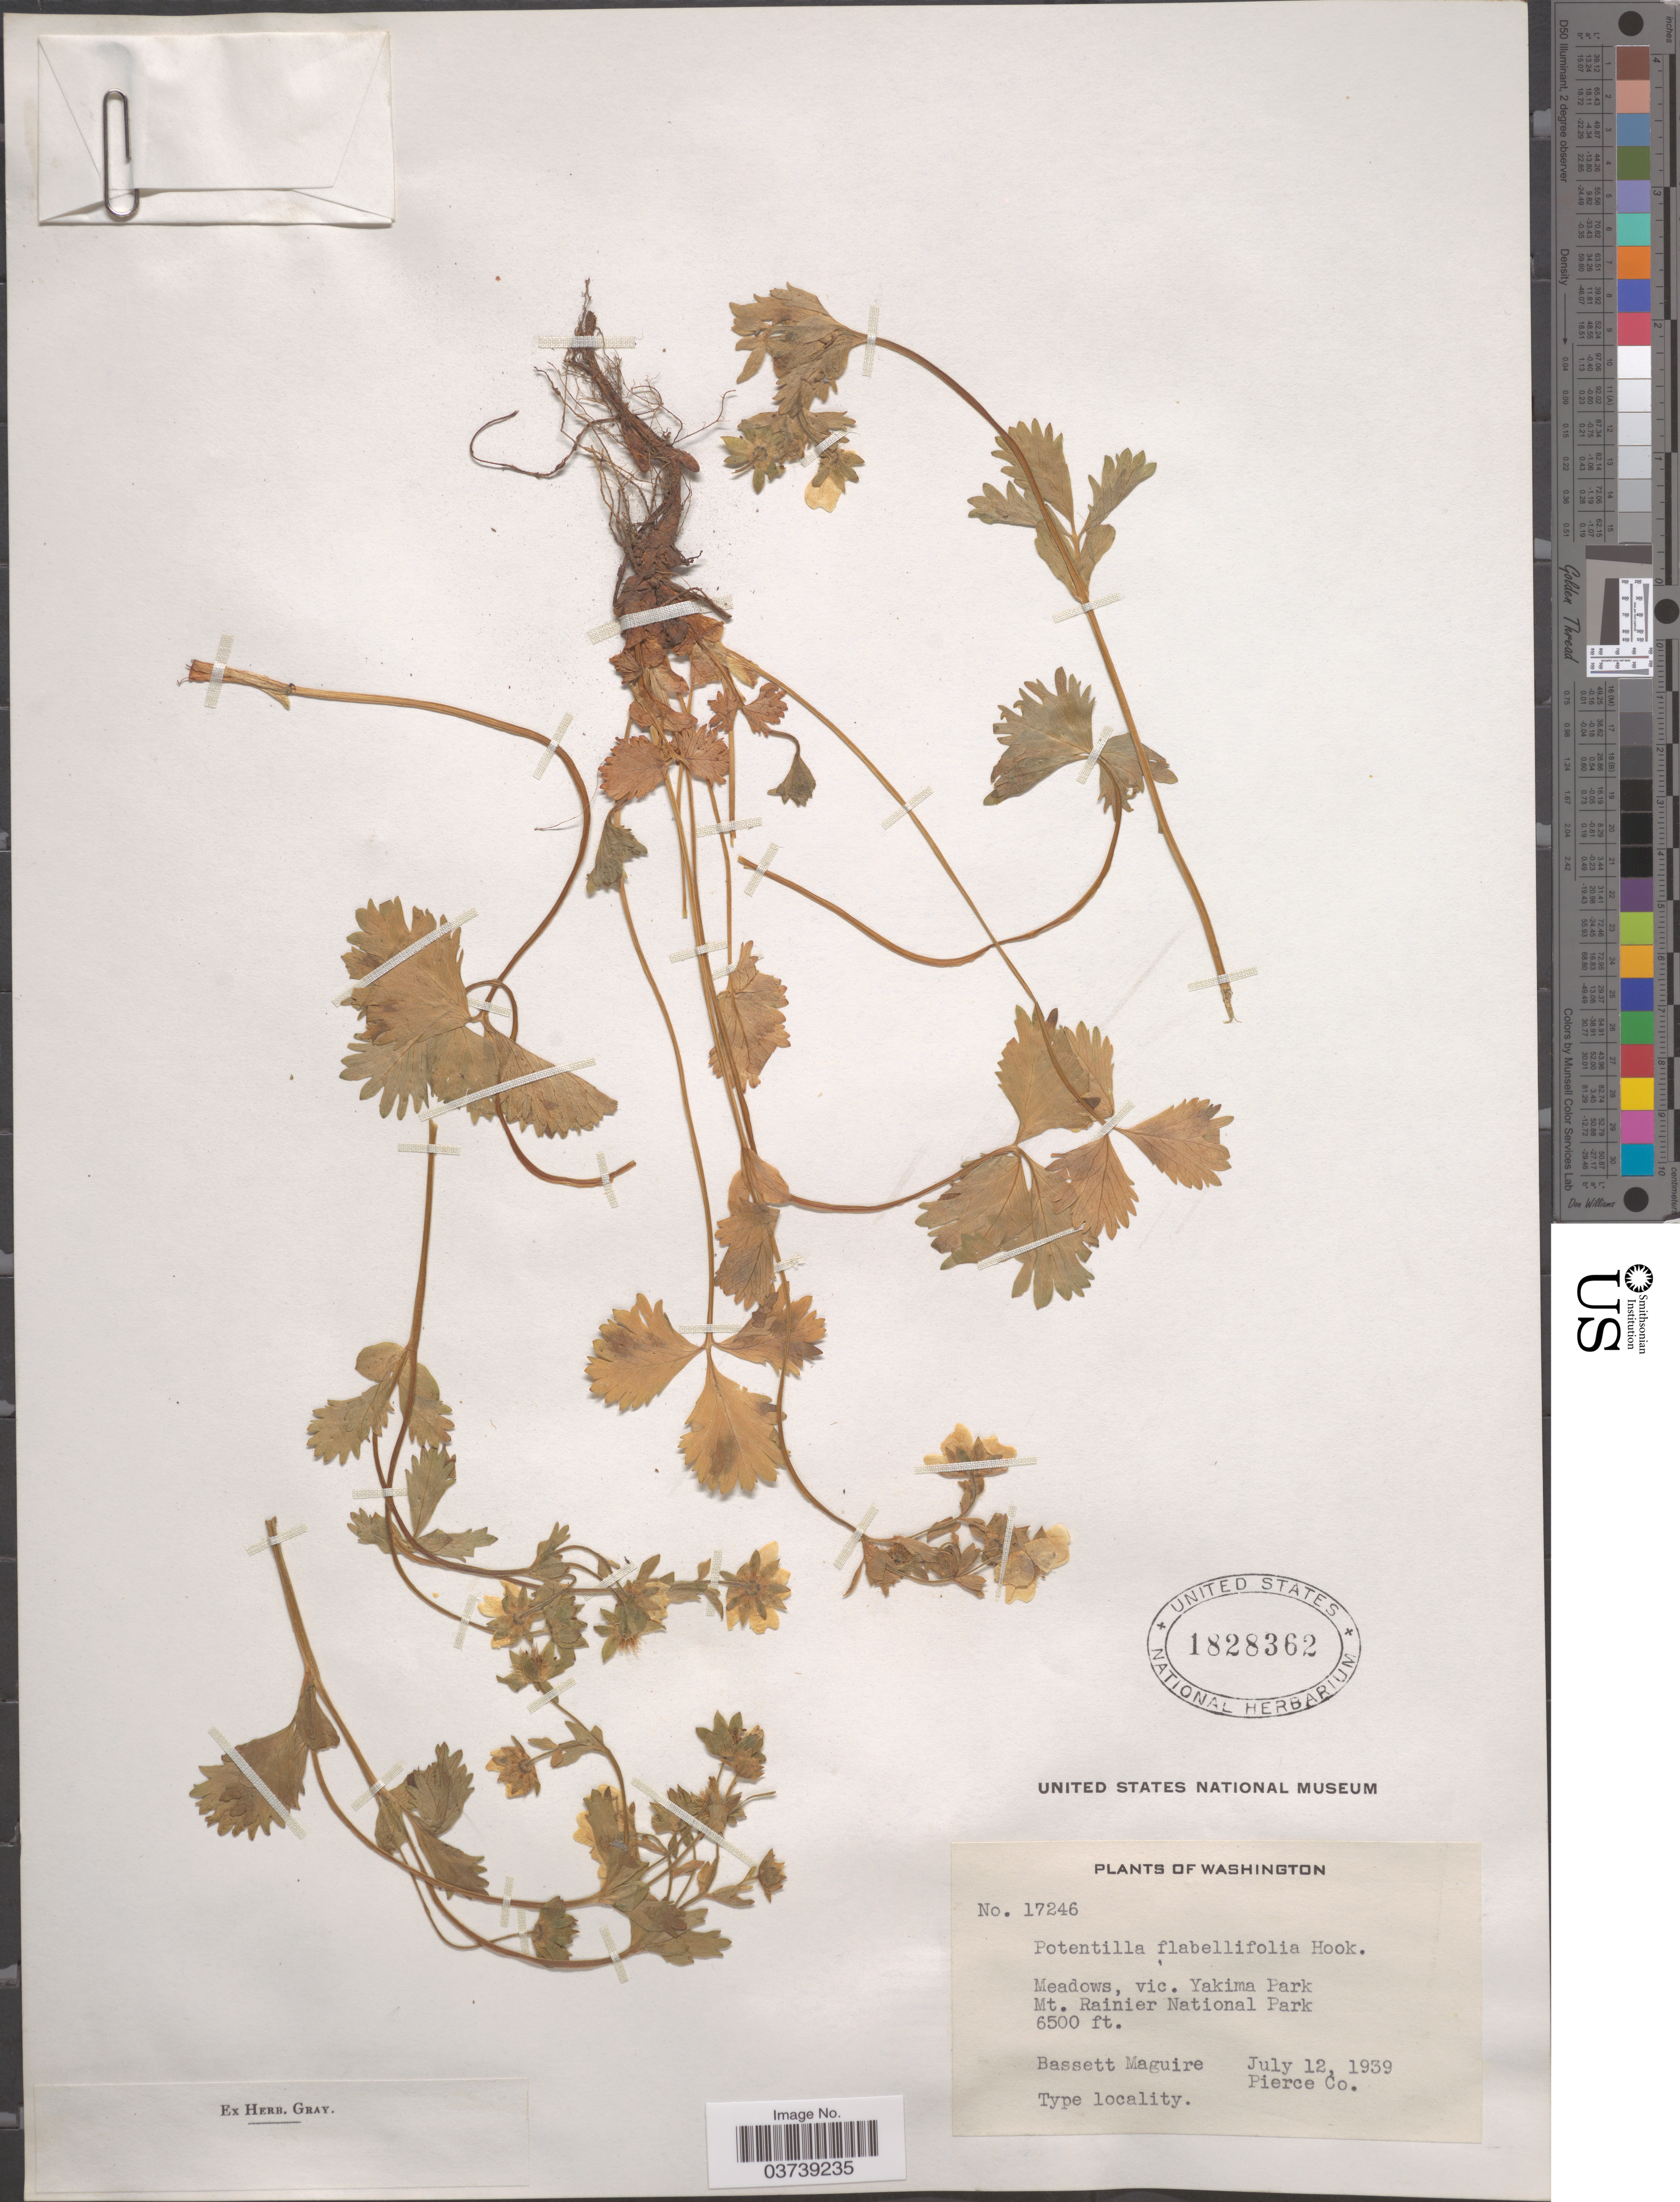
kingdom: Plantae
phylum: Tracheophyta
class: Magnoliopsida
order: Rosales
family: Rosaceae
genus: Potentilla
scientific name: Potentilla flabellifolia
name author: Hook. ex Torr. & A. Gray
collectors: B. Maguire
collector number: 17246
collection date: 1939-07-12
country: United States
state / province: Washington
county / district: Pierce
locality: Meadows, vic. Yakima Park, Mt. Rainier National Park. Pierce Co.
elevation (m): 1981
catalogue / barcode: US 1828362